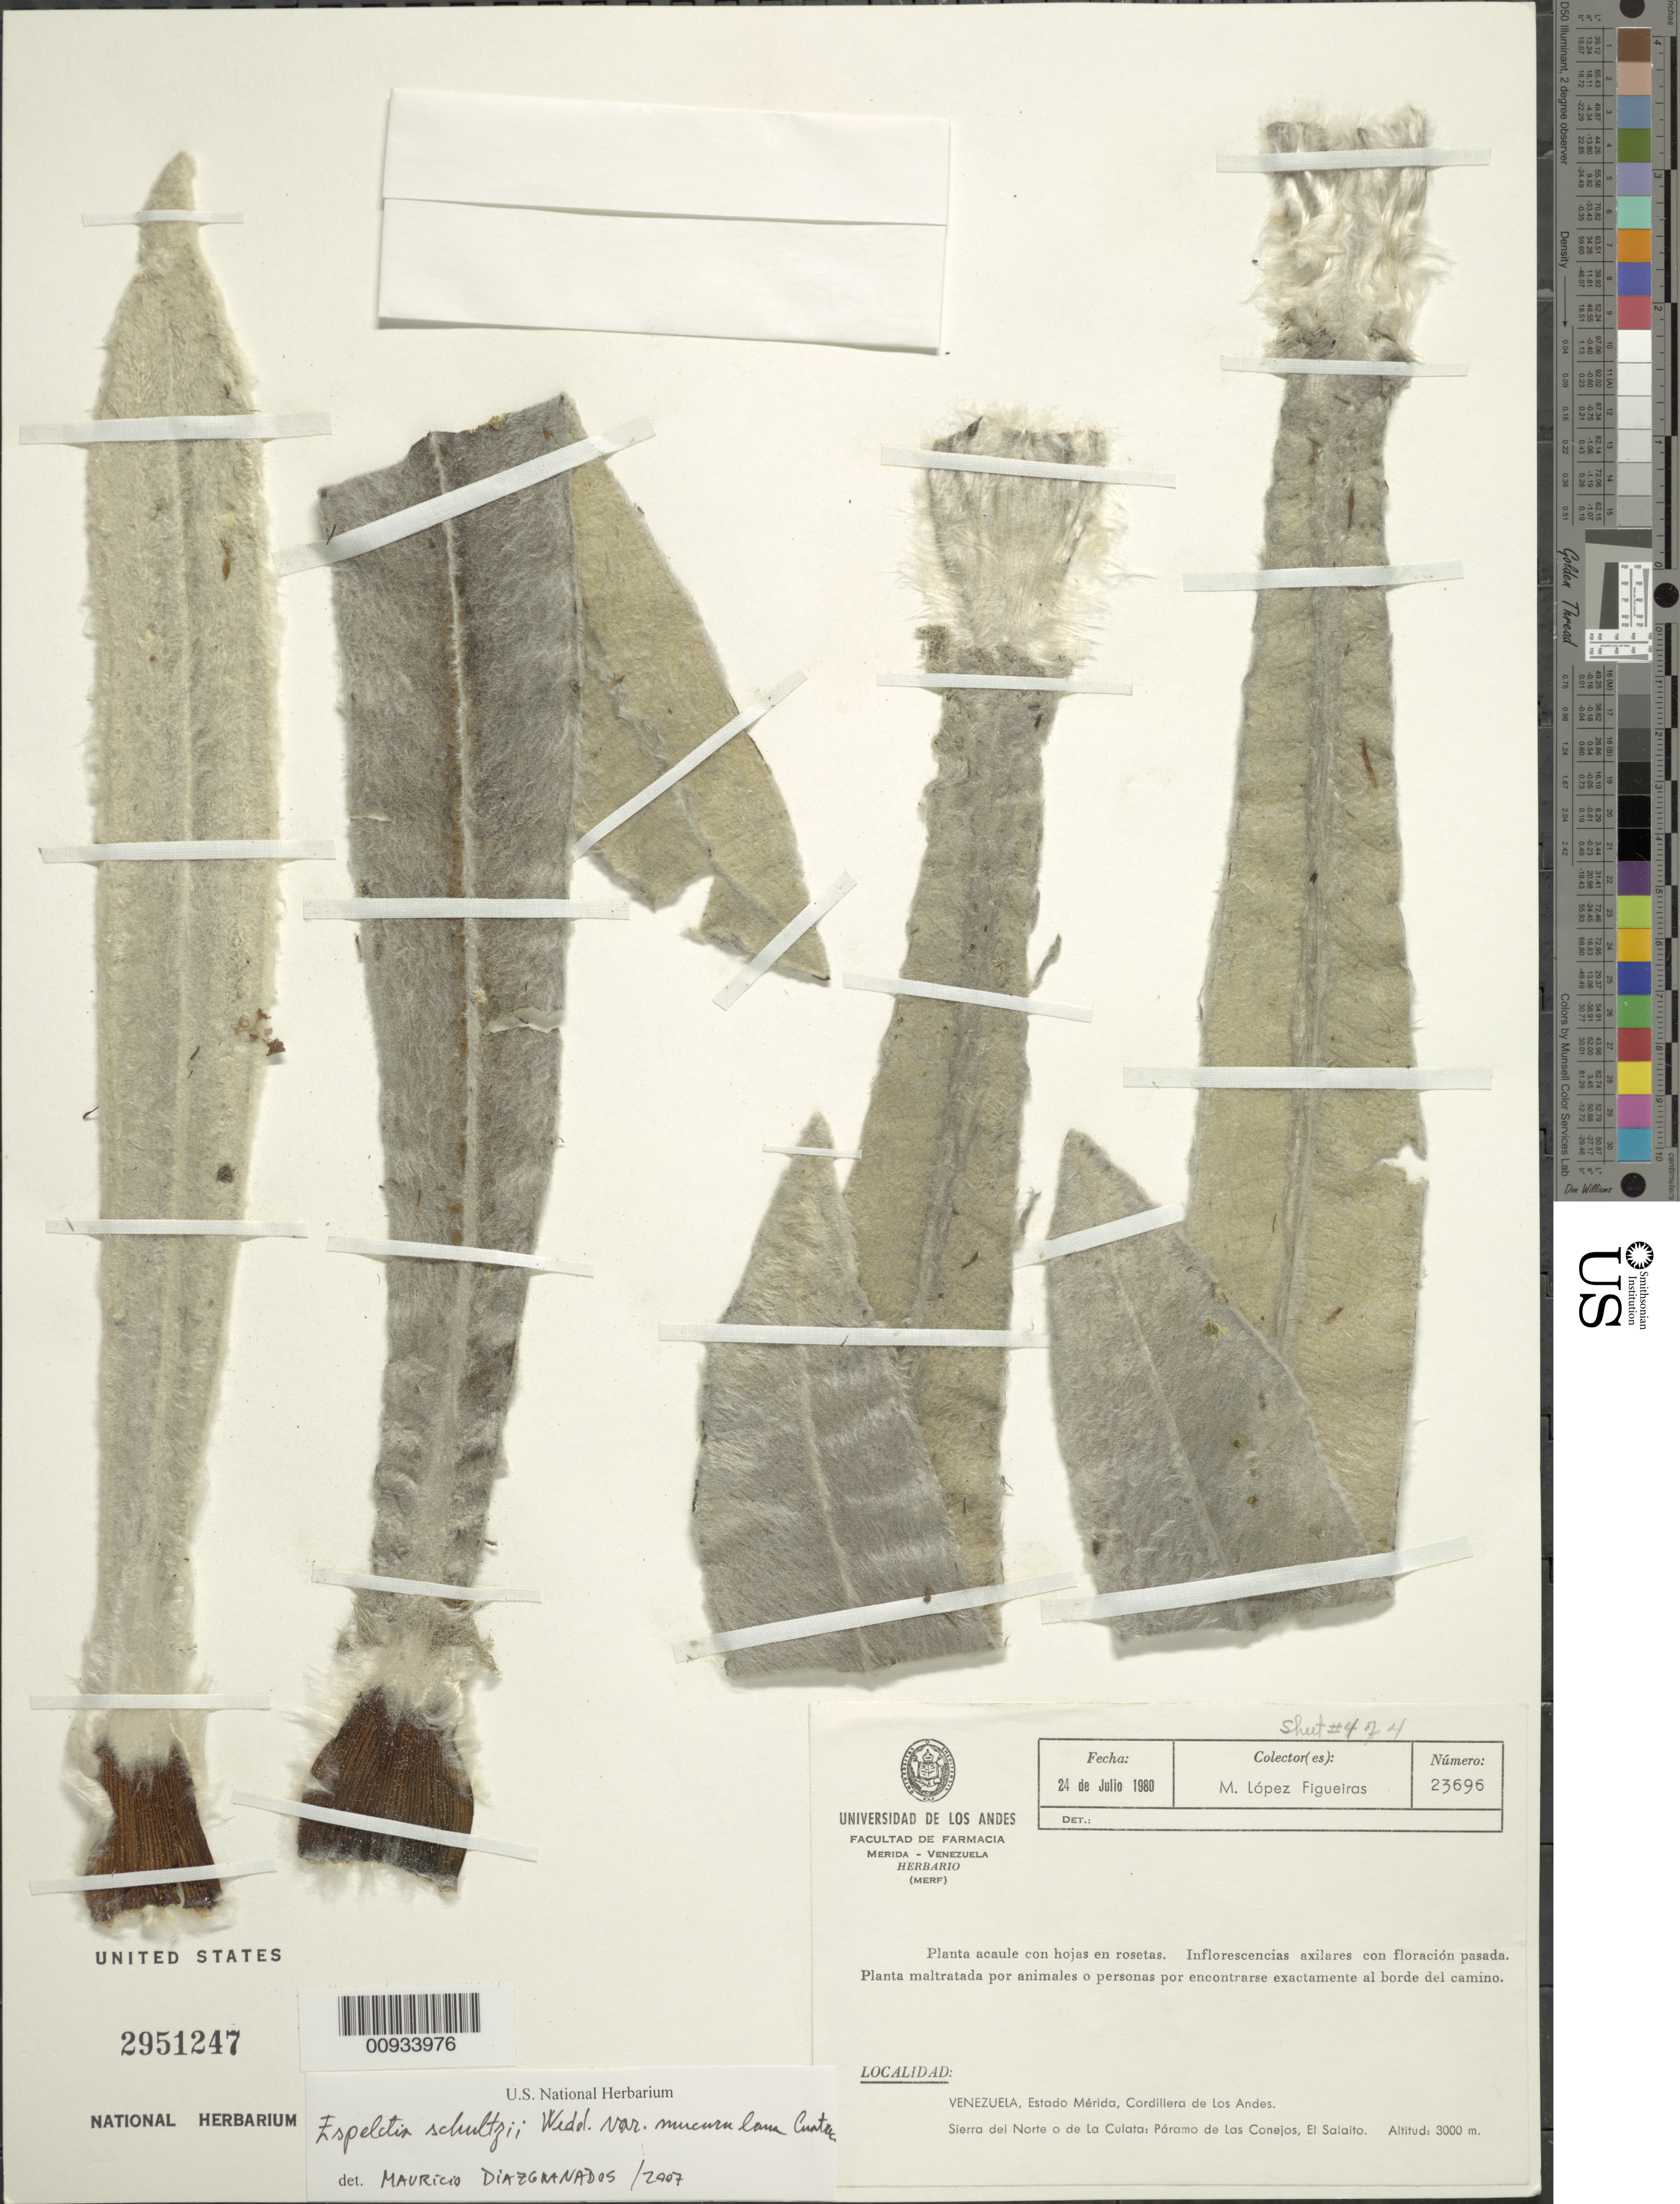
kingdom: Plantae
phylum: Tracheophyta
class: Magnoliopsida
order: Asterales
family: Asteraceae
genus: Espeletia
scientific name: Espeletia schultzii var. mucurubana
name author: Cuatrec.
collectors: M. López Figueiras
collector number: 23696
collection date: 1980-07-24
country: Venezuela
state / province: Mérida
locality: Cordillera de Los Andes, Sierra del Norte o de La Culata, Paramo de Las Conejos, El Salaito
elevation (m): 3000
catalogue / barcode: US 2951247